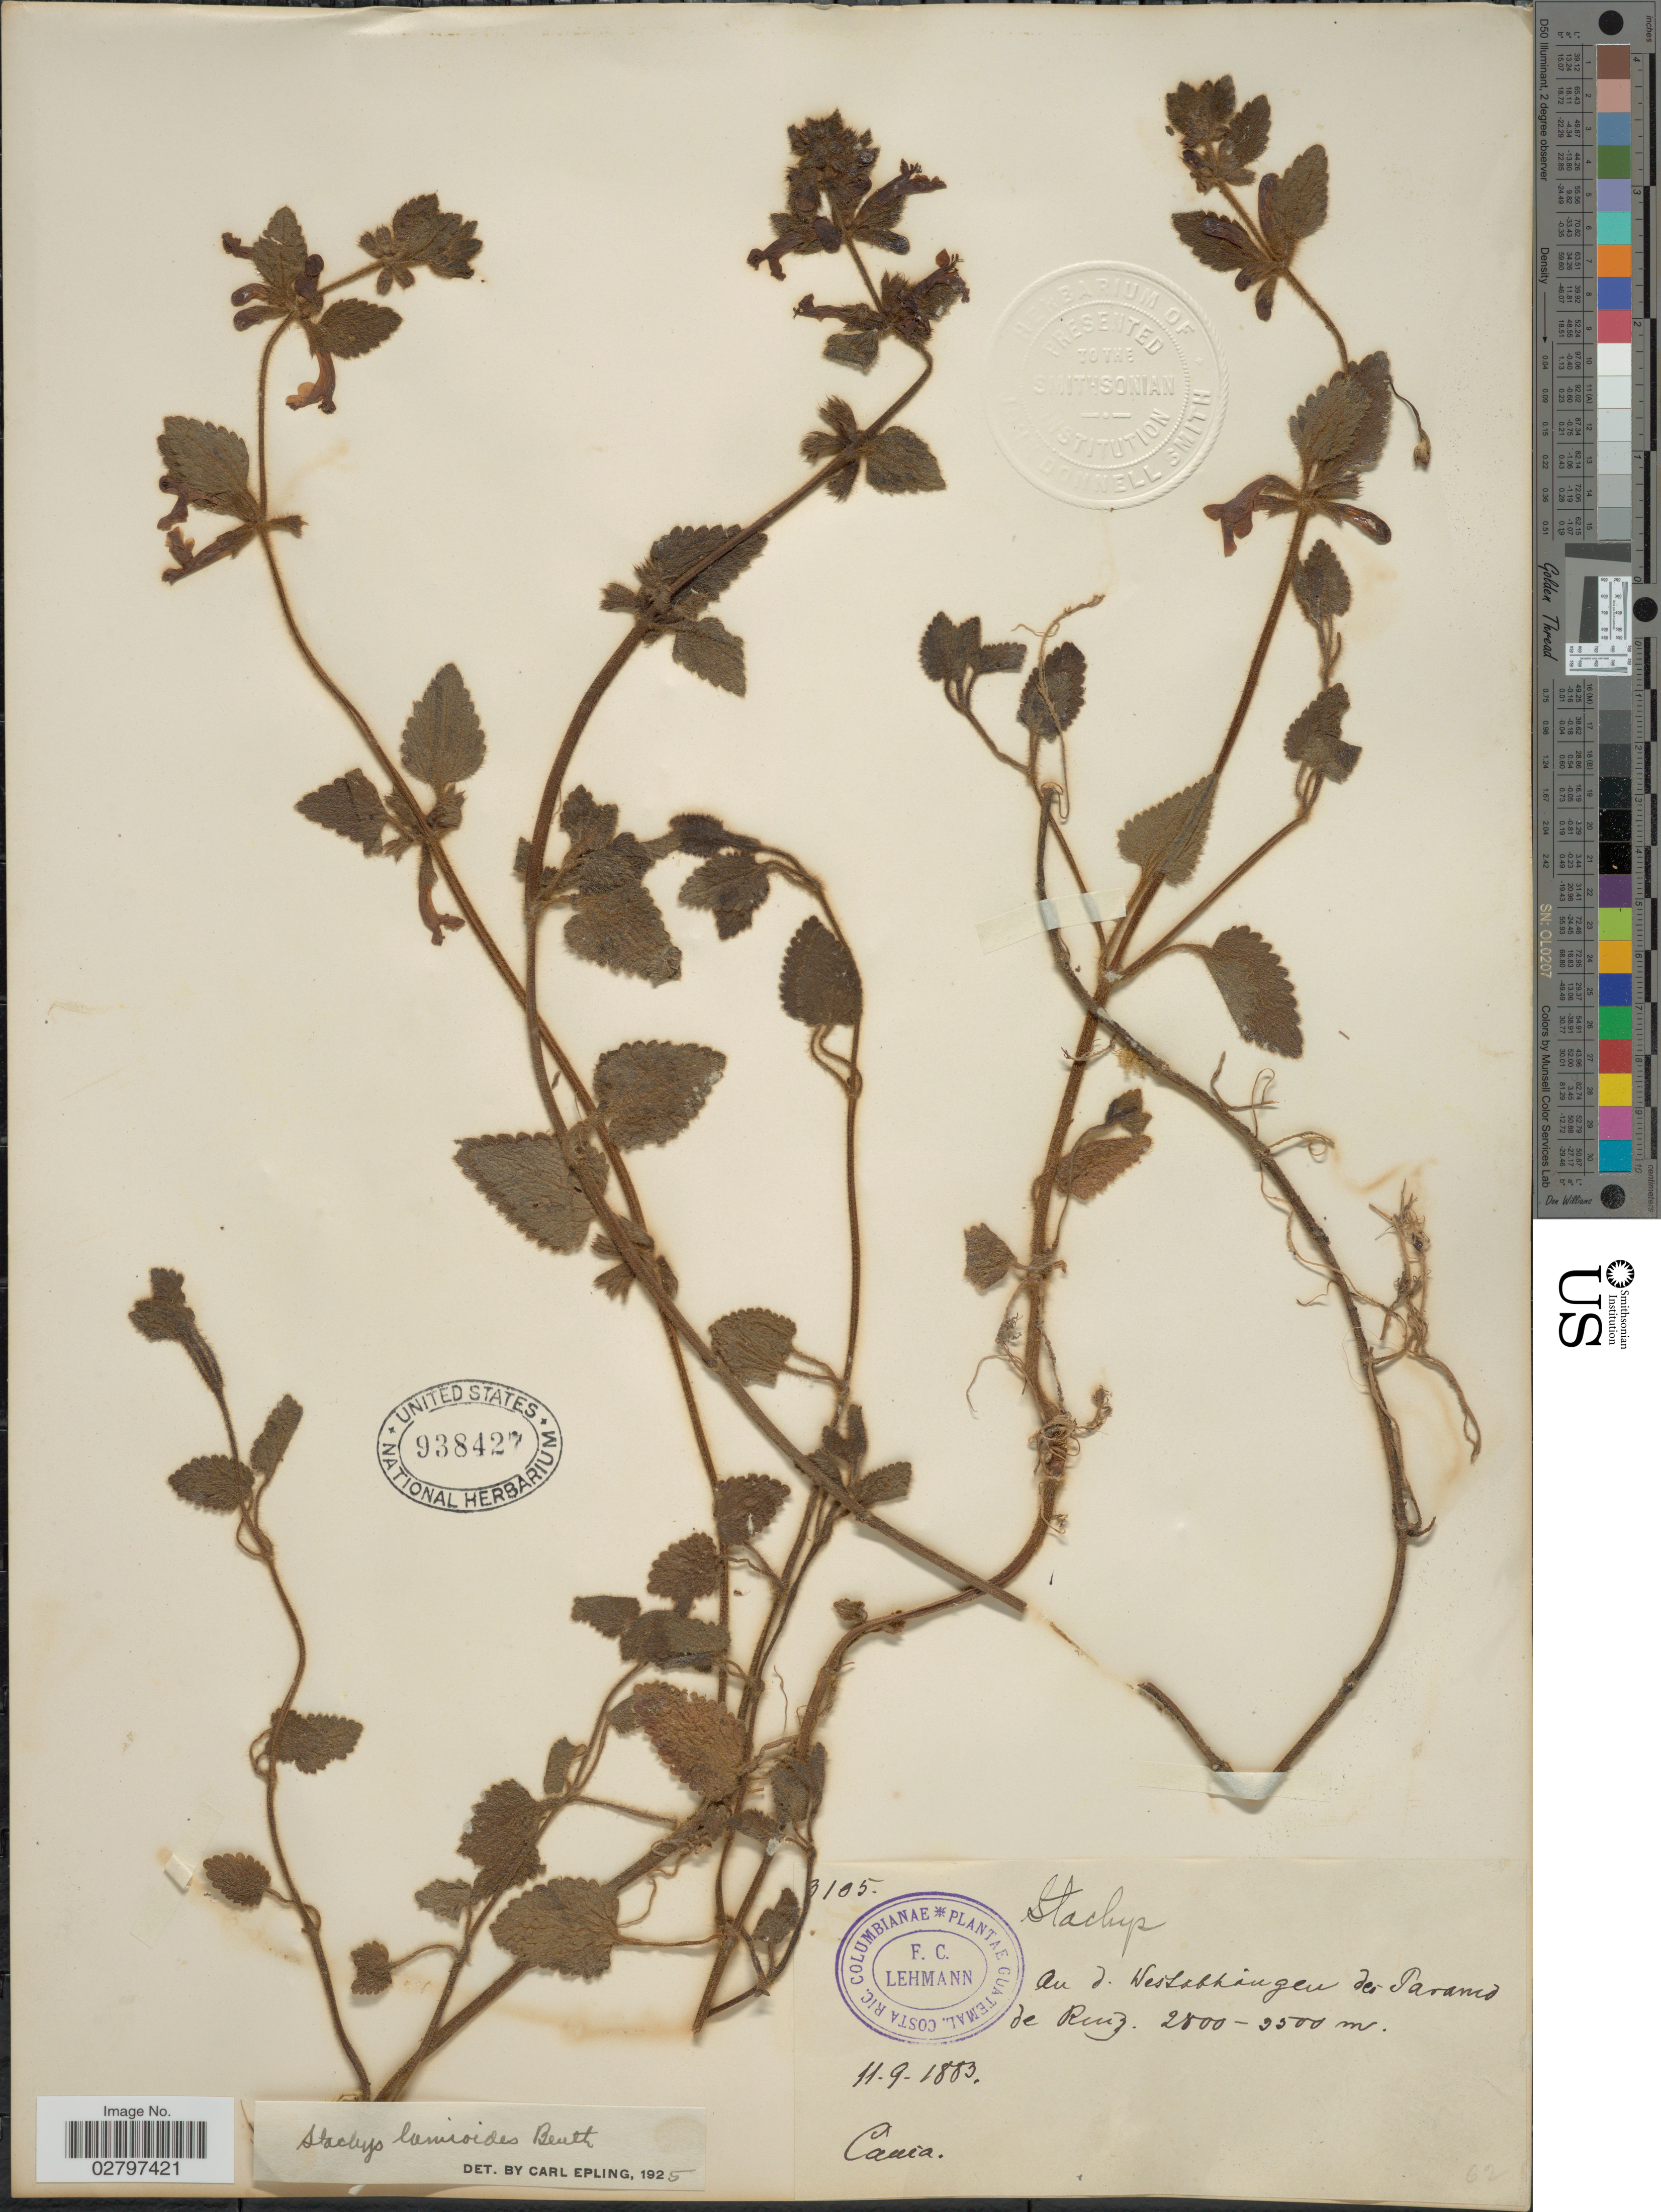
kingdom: Plantae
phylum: Tracheophyta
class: Magnoliopsida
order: Lamiales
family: Lamiaceae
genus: Stachys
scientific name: Stachys lamioides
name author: Benth.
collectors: F. C. Lehmann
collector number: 3105*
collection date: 1883-09-11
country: Colombia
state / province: Cauca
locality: An d. Westabhängen des Paramo de Ruiz.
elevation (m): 2800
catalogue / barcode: US 938427